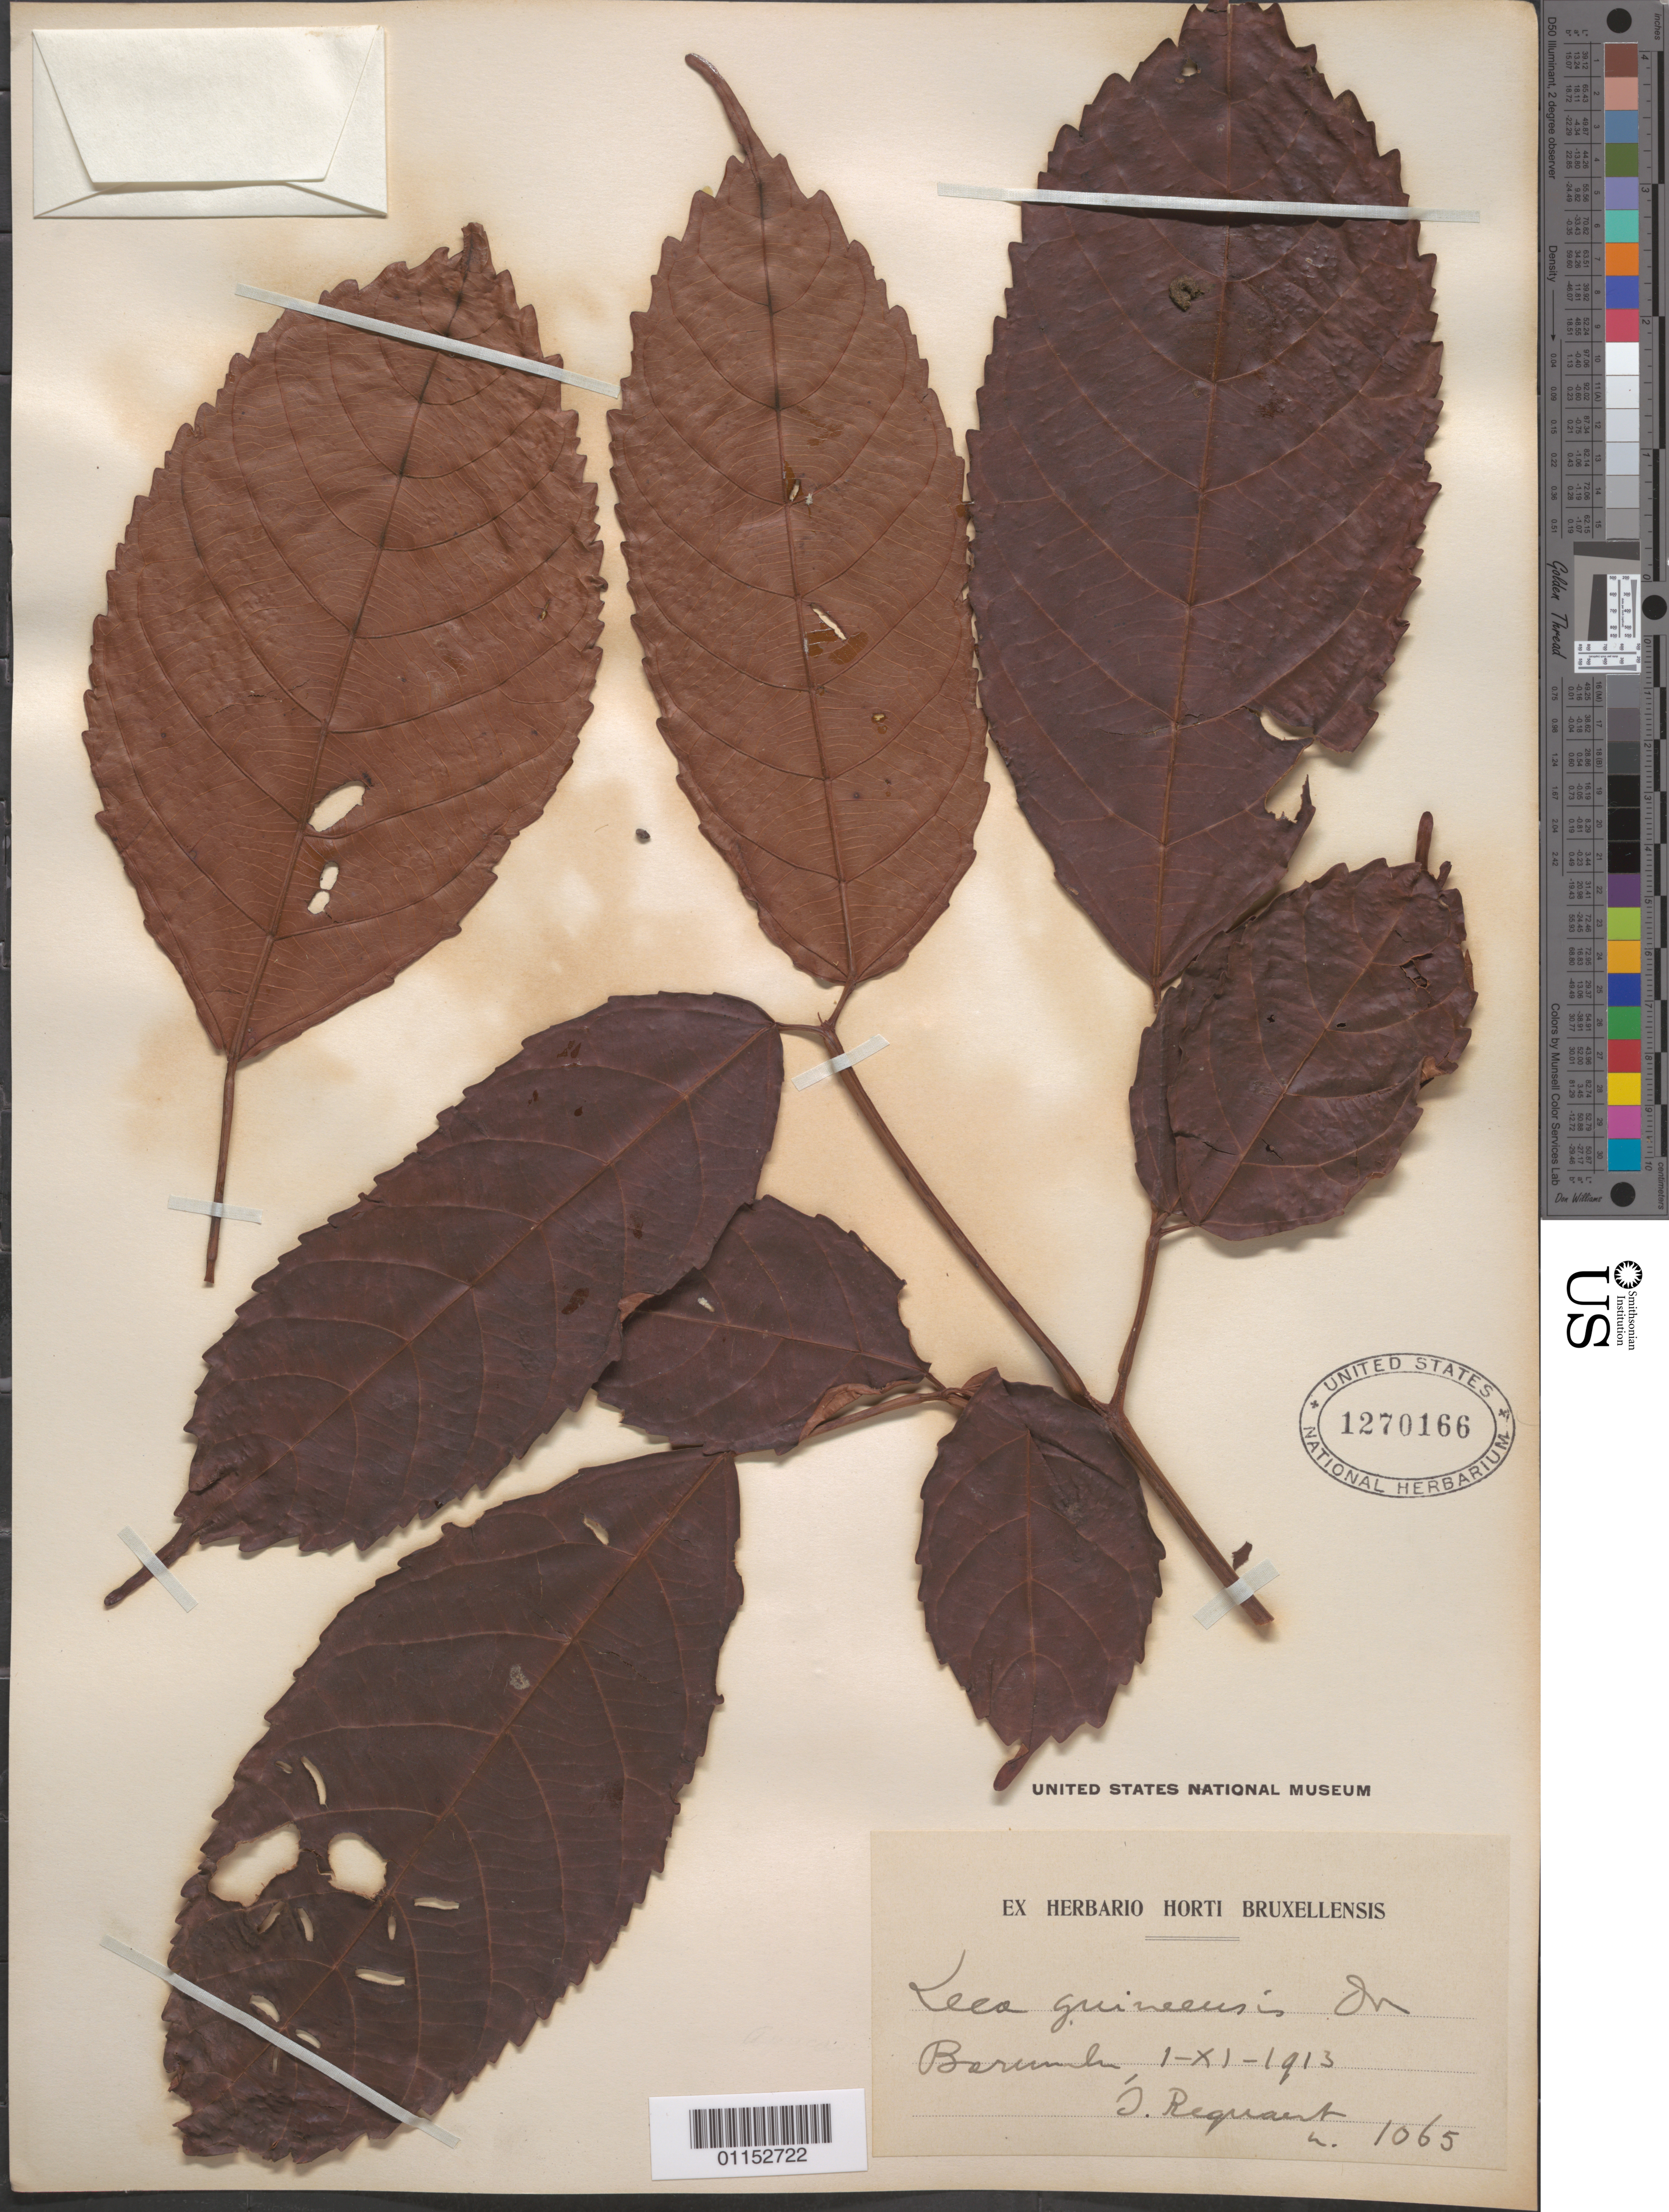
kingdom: Plantae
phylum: Tracheophyta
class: Magnoliopsida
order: Vitales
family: Vitaceae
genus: Leea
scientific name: Leea guineensis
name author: G. Don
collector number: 1065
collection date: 1913-11-01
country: Burundi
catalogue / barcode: US 1270166